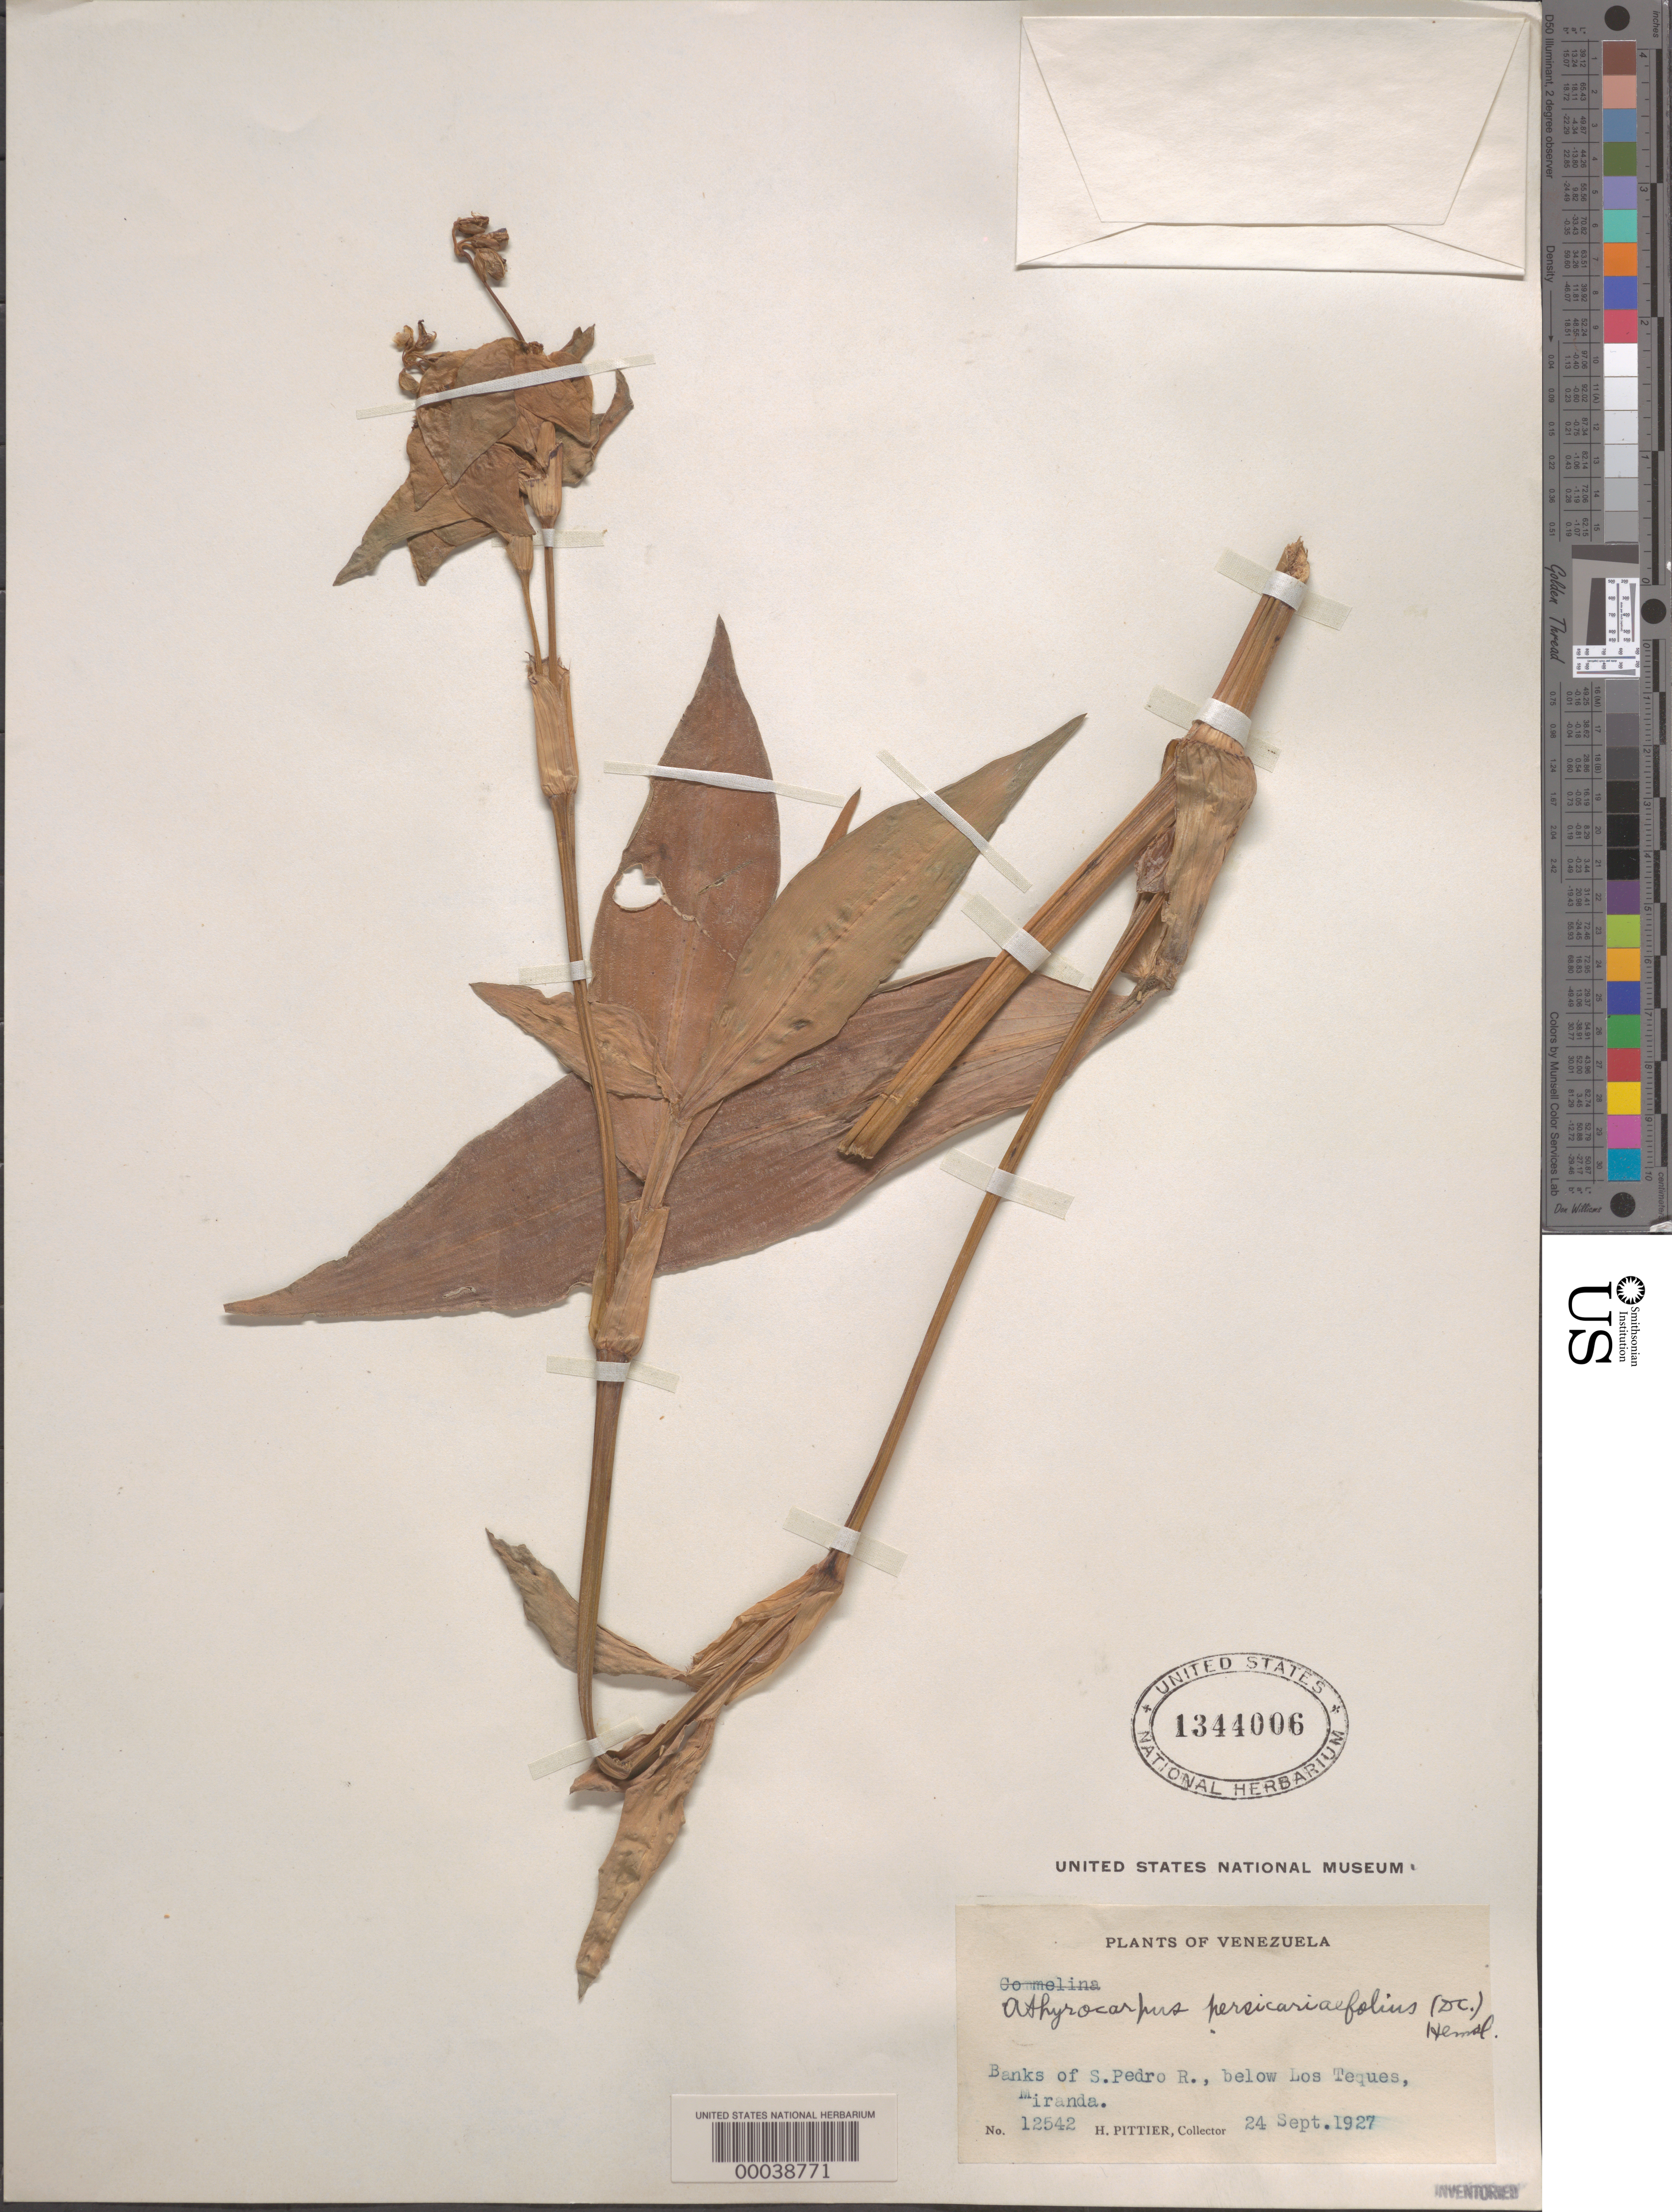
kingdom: Plantae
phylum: Tracheophyta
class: Liliopsida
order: Commelinales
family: Commelinaceae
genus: Commelina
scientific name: Commelina obliqua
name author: Vahl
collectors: H. F. Pittier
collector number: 12542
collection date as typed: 24 Sep 1927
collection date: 1927-09-24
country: Venezuela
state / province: Miranda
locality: San pedro river, below los teques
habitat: River banks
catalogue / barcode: US 1344006